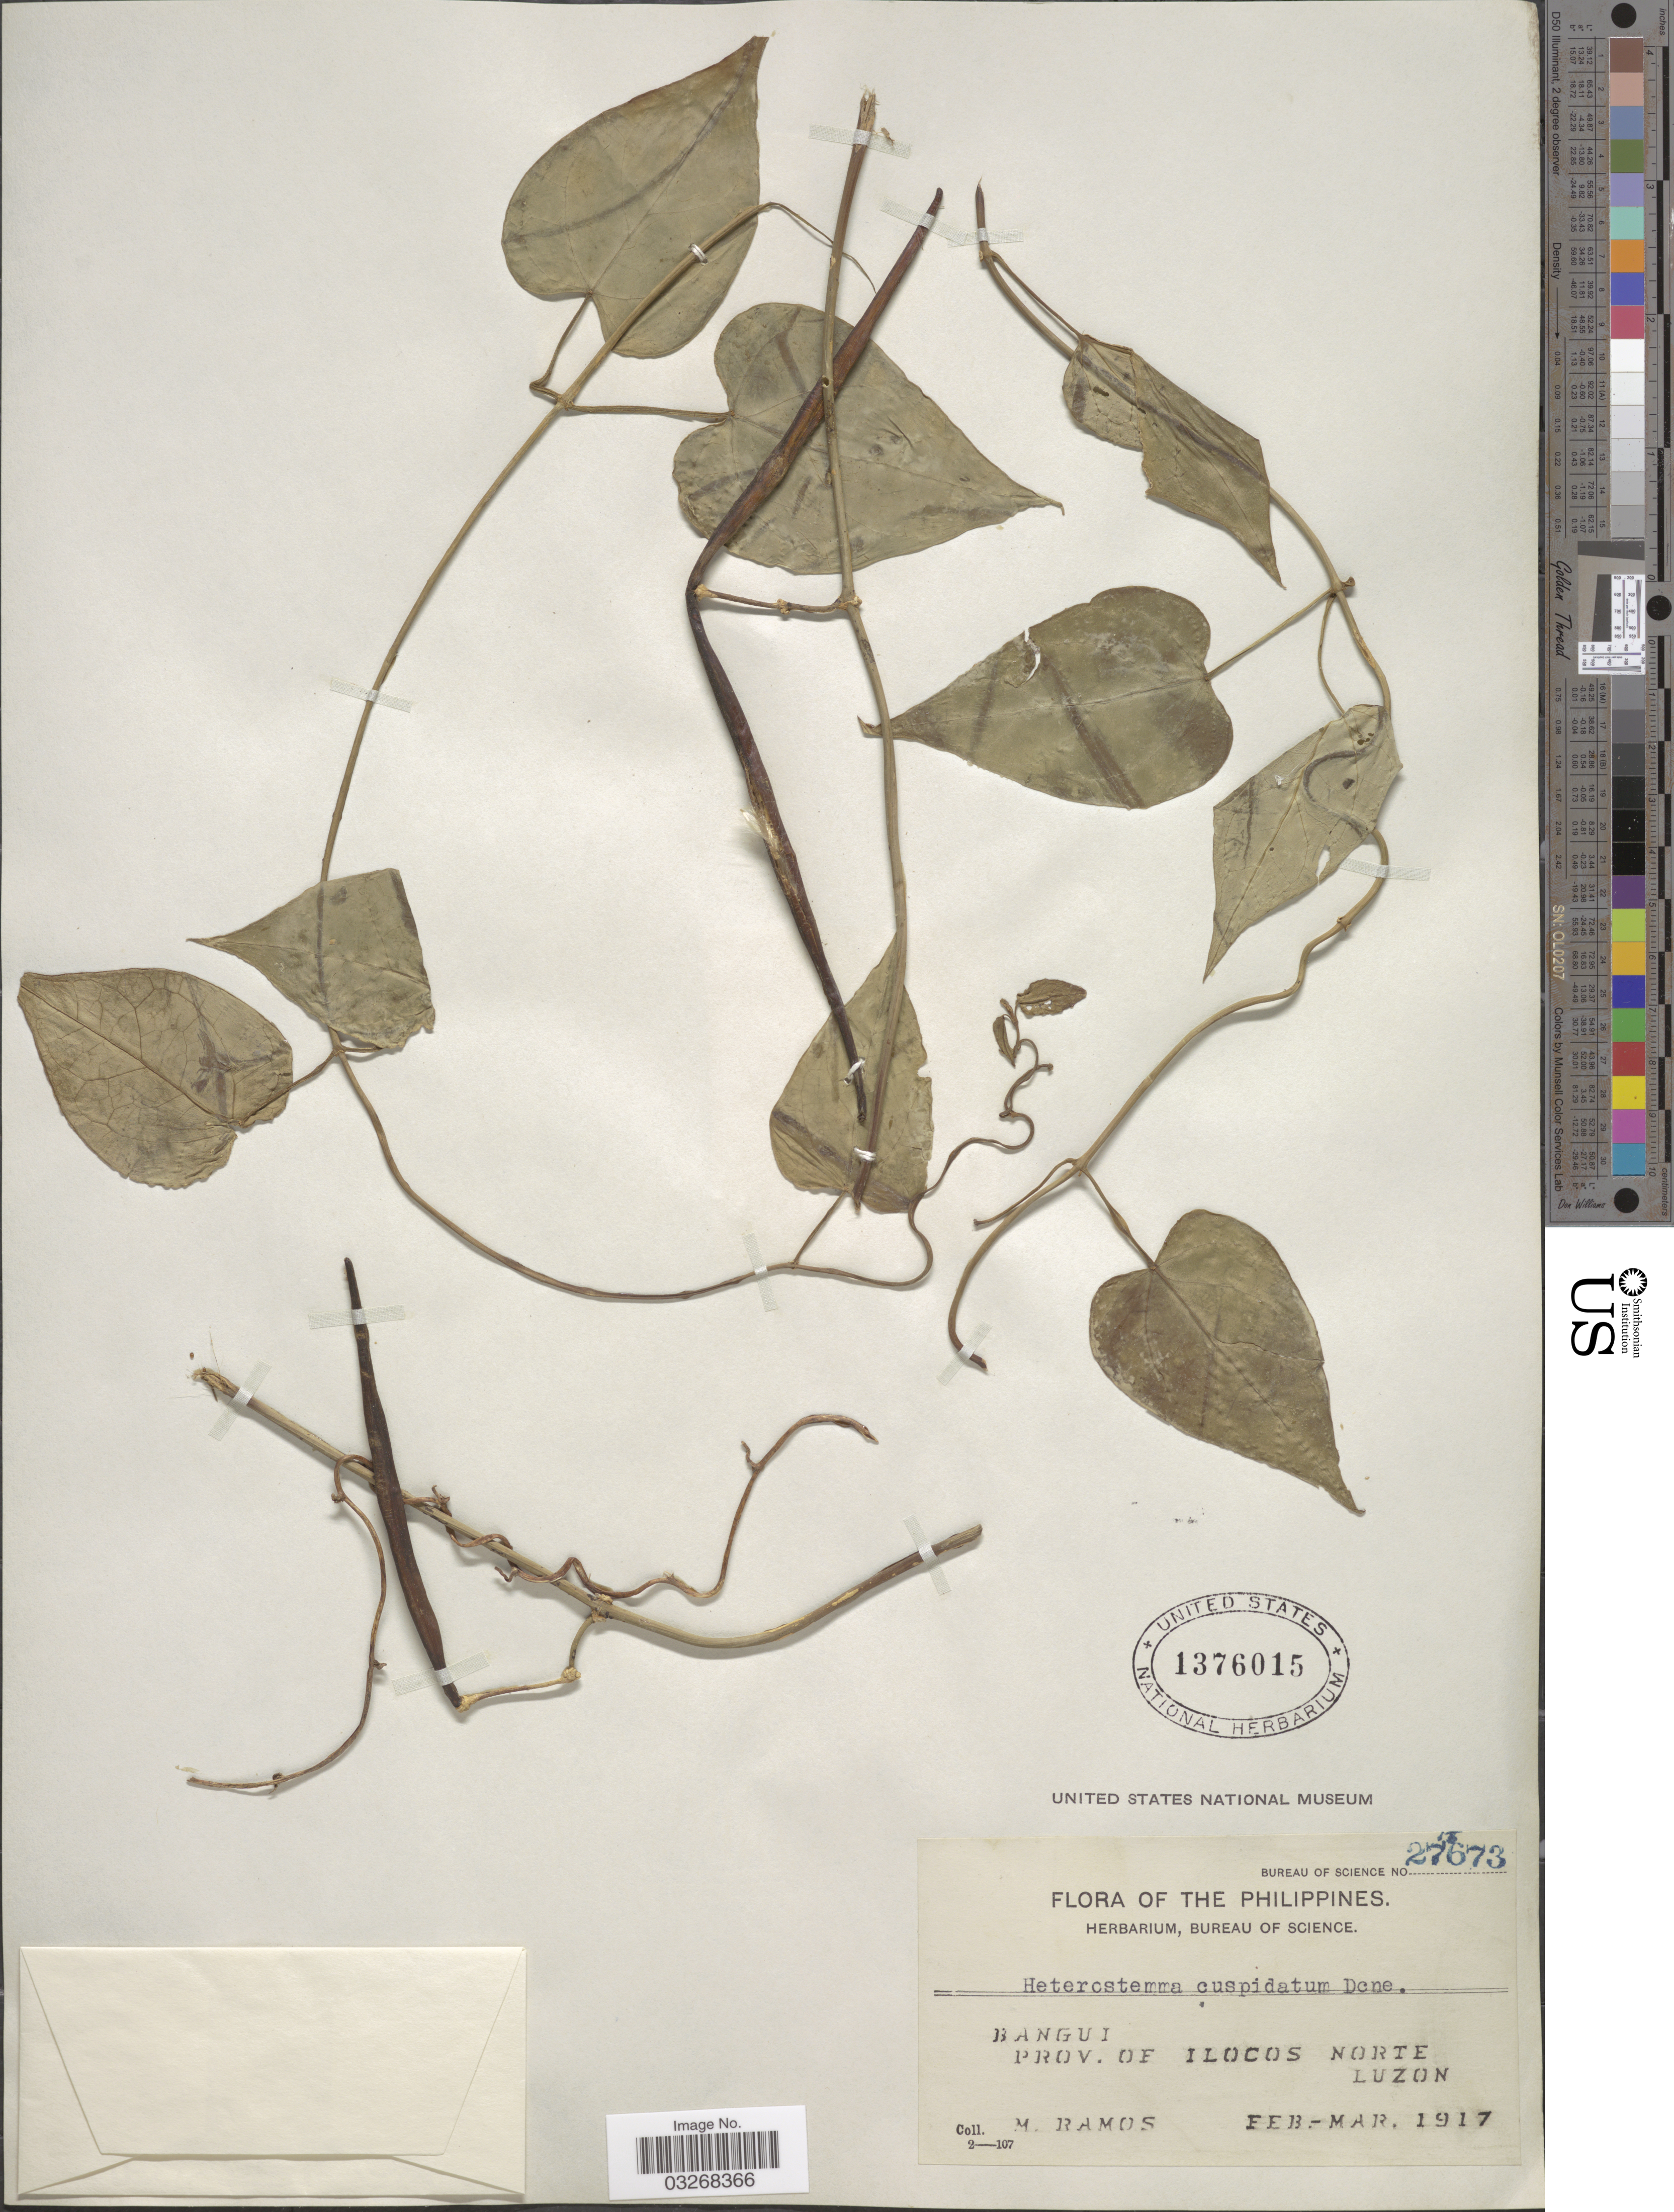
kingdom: Plantae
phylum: Tracheophyta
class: Magnoliopsida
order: Gentianales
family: Apocynaceae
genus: Heterostemma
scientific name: Heterostemma cuspidatum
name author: Decne.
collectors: M. Ramos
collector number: Bureau of Science 27673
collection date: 1917-02/1917-03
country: Philippines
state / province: Ilocos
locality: Bangui. Prov. of Ilocos Norte. Luzon.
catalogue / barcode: US 1376015